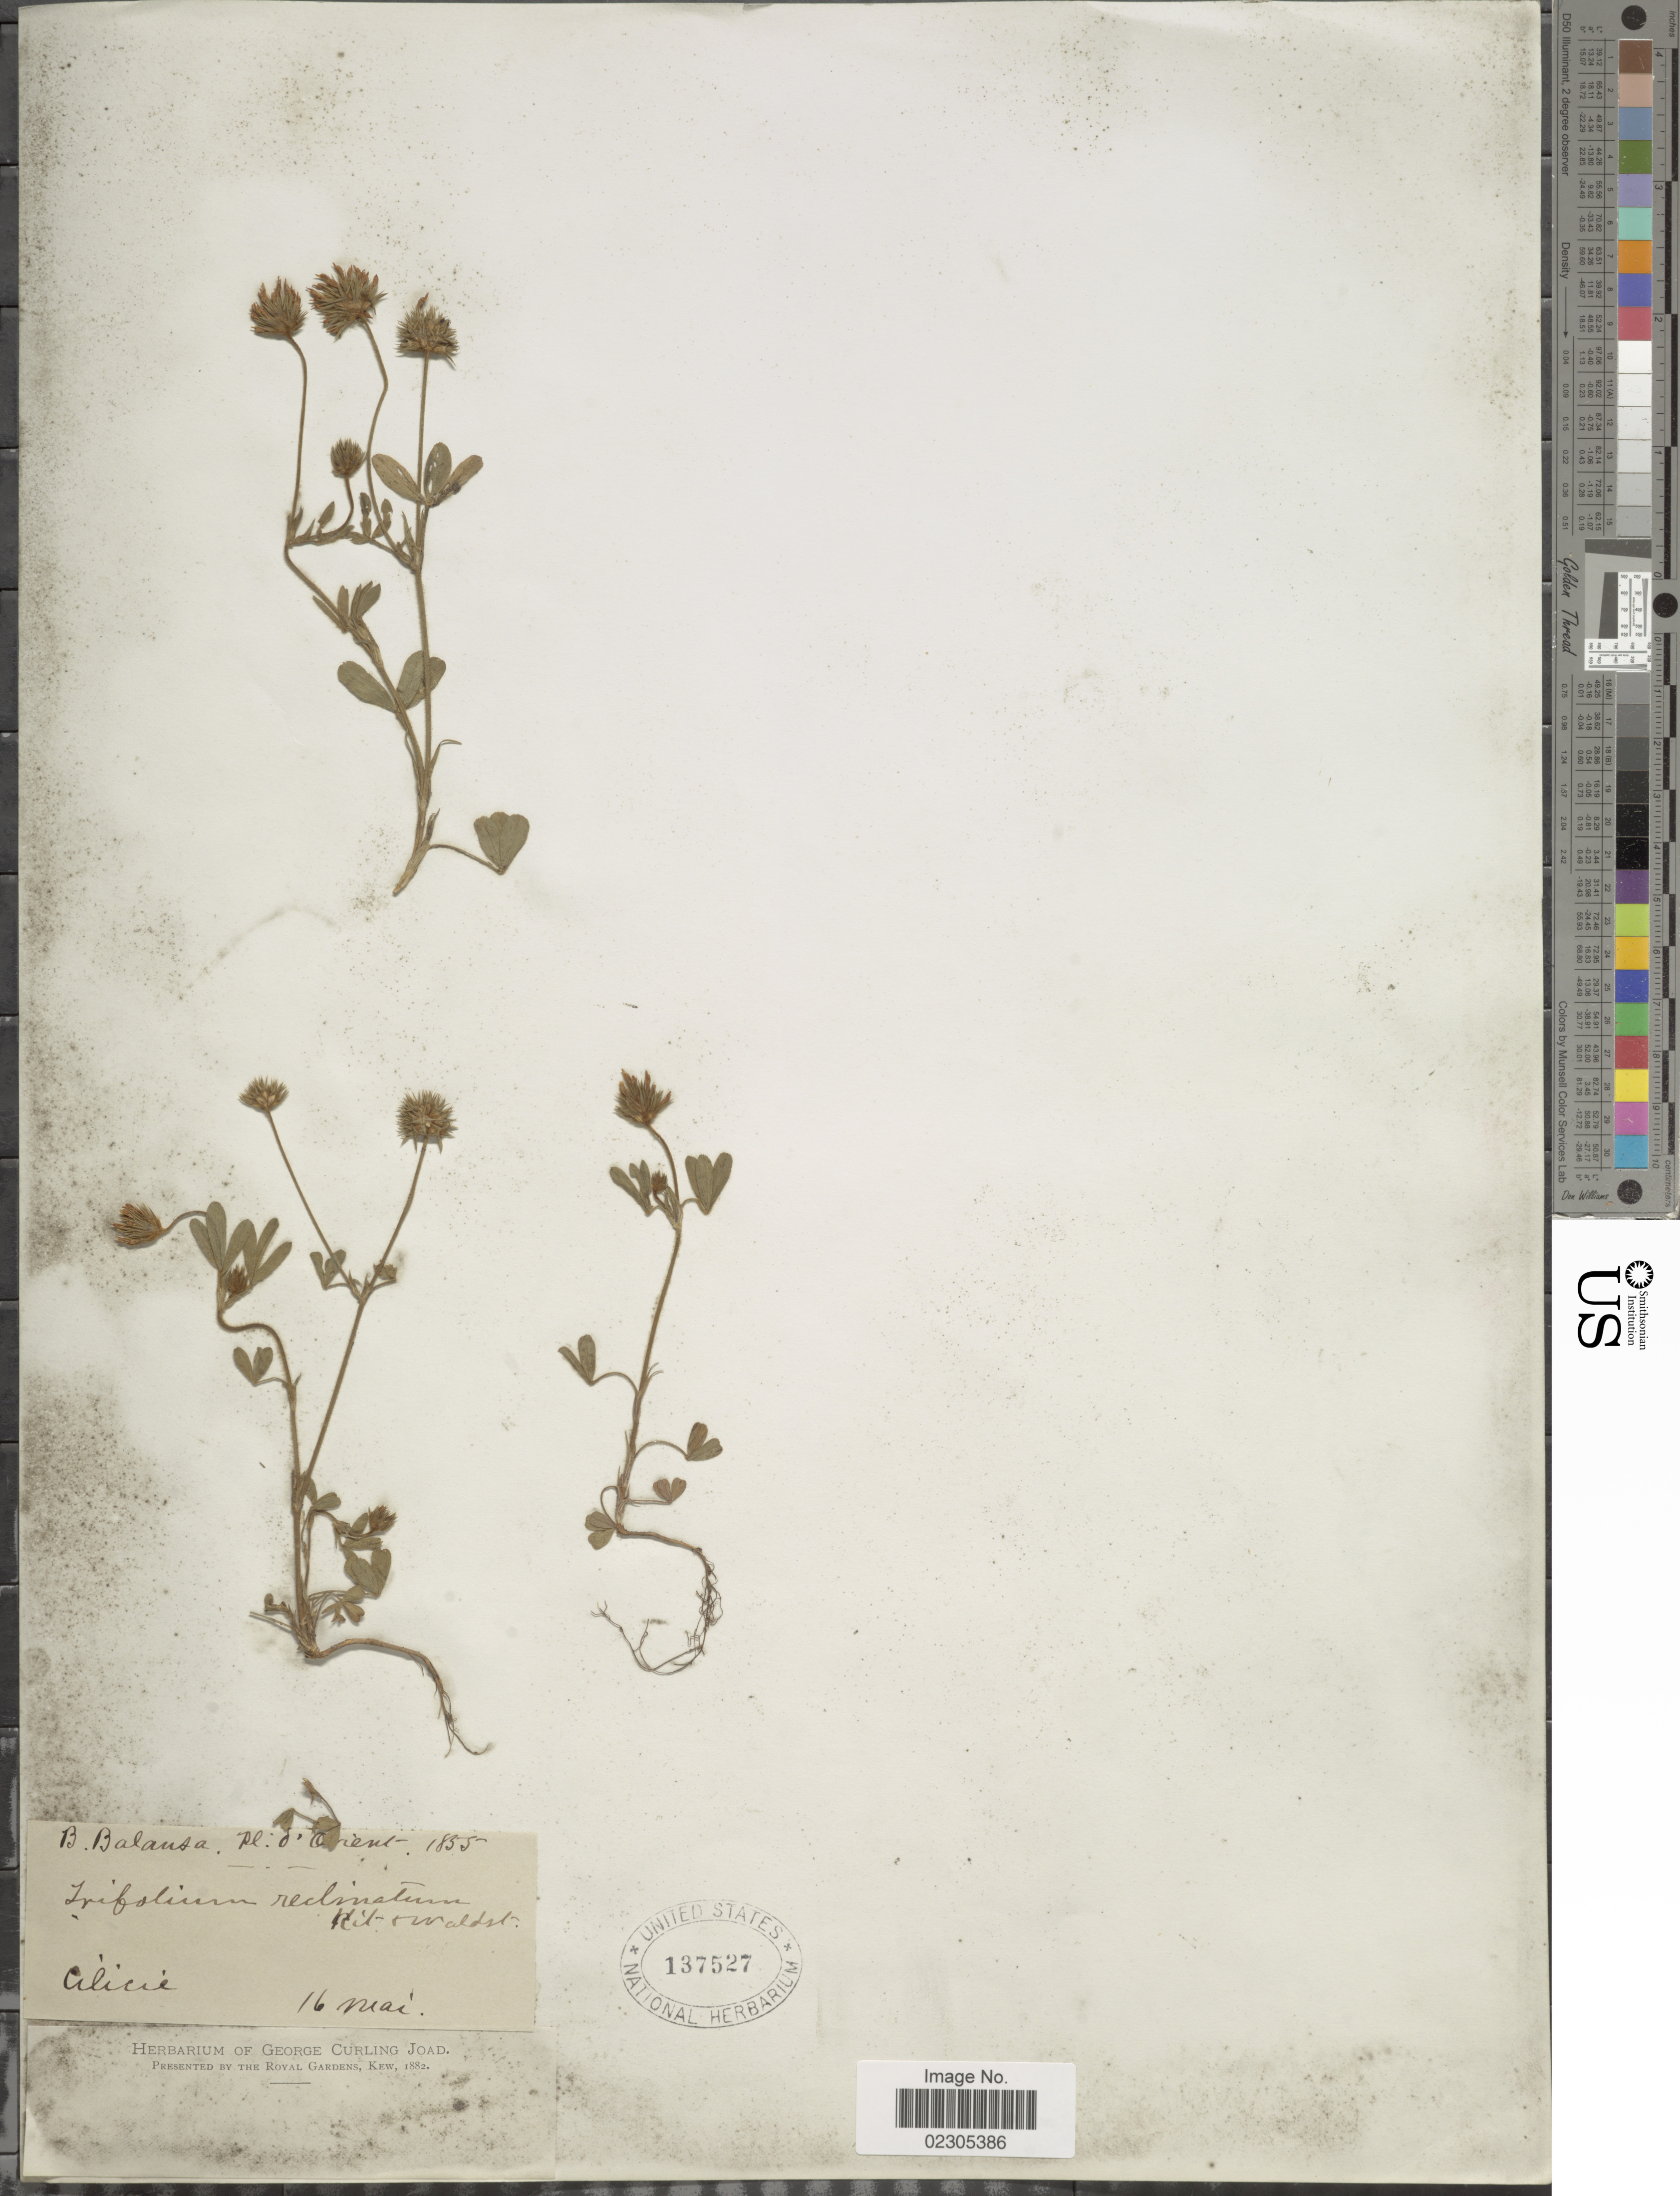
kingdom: Plantae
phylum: Tracheophyta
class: Magnoliopsida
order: Fabales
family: Fabaceae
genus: Trifolium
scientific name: Trifolium reclinatum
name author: Waldst. & Kit.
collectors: B. Balansa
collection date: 1855-05-16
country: Turkey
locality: D'Orient, Cilicie [interpreted]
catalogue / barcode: US 137527